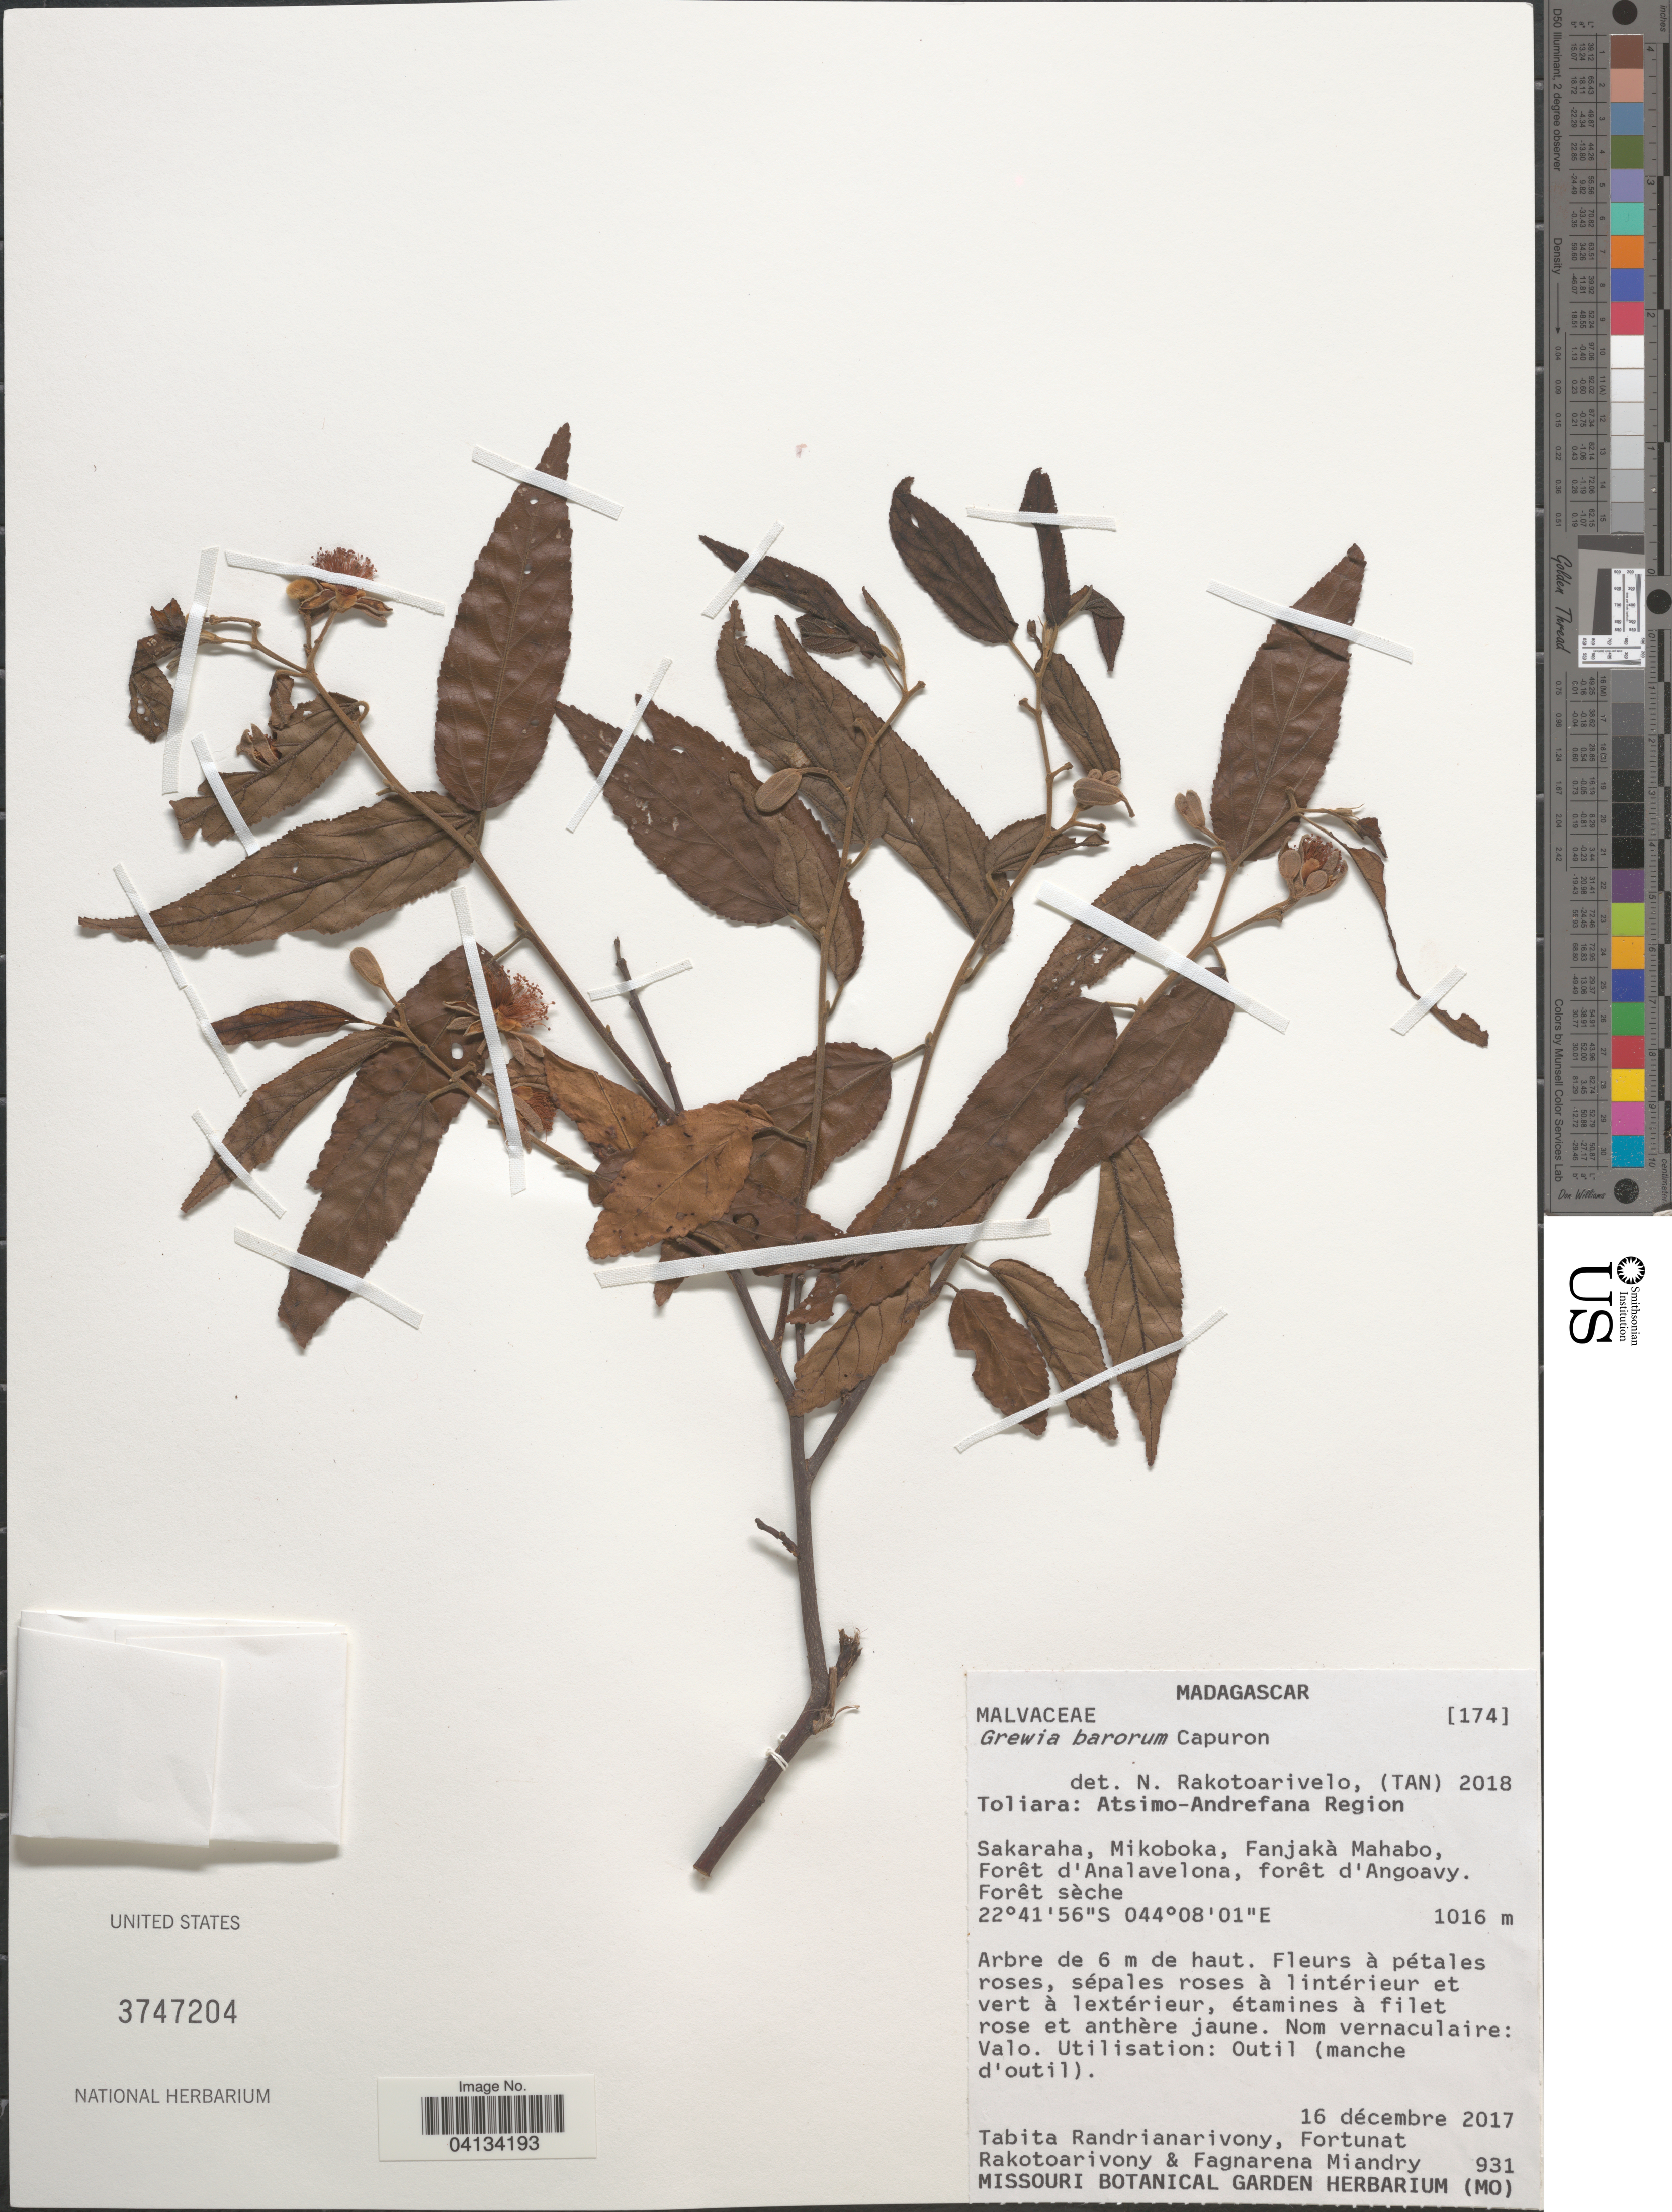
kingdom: Plantae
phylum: Tracheophyta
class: Magnoliopsida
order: Malvales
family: Malvaceae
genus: Grewia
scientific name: Grewia barorum Capuron, ined.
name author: Capuron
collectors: T. Randrianarivony, F. Rakotoarivony & F. Miandry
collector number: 931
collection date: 2017-12-16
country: Madagascar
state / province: Atsimo-Andrefana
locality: Atsimo-Andrefana Region. Sakaraha, Mikoboka, Fanjakà Mahabo, Forêt d'Analavelona, forêt d'Angoavy.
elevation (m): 1016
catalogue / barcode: US 3747204